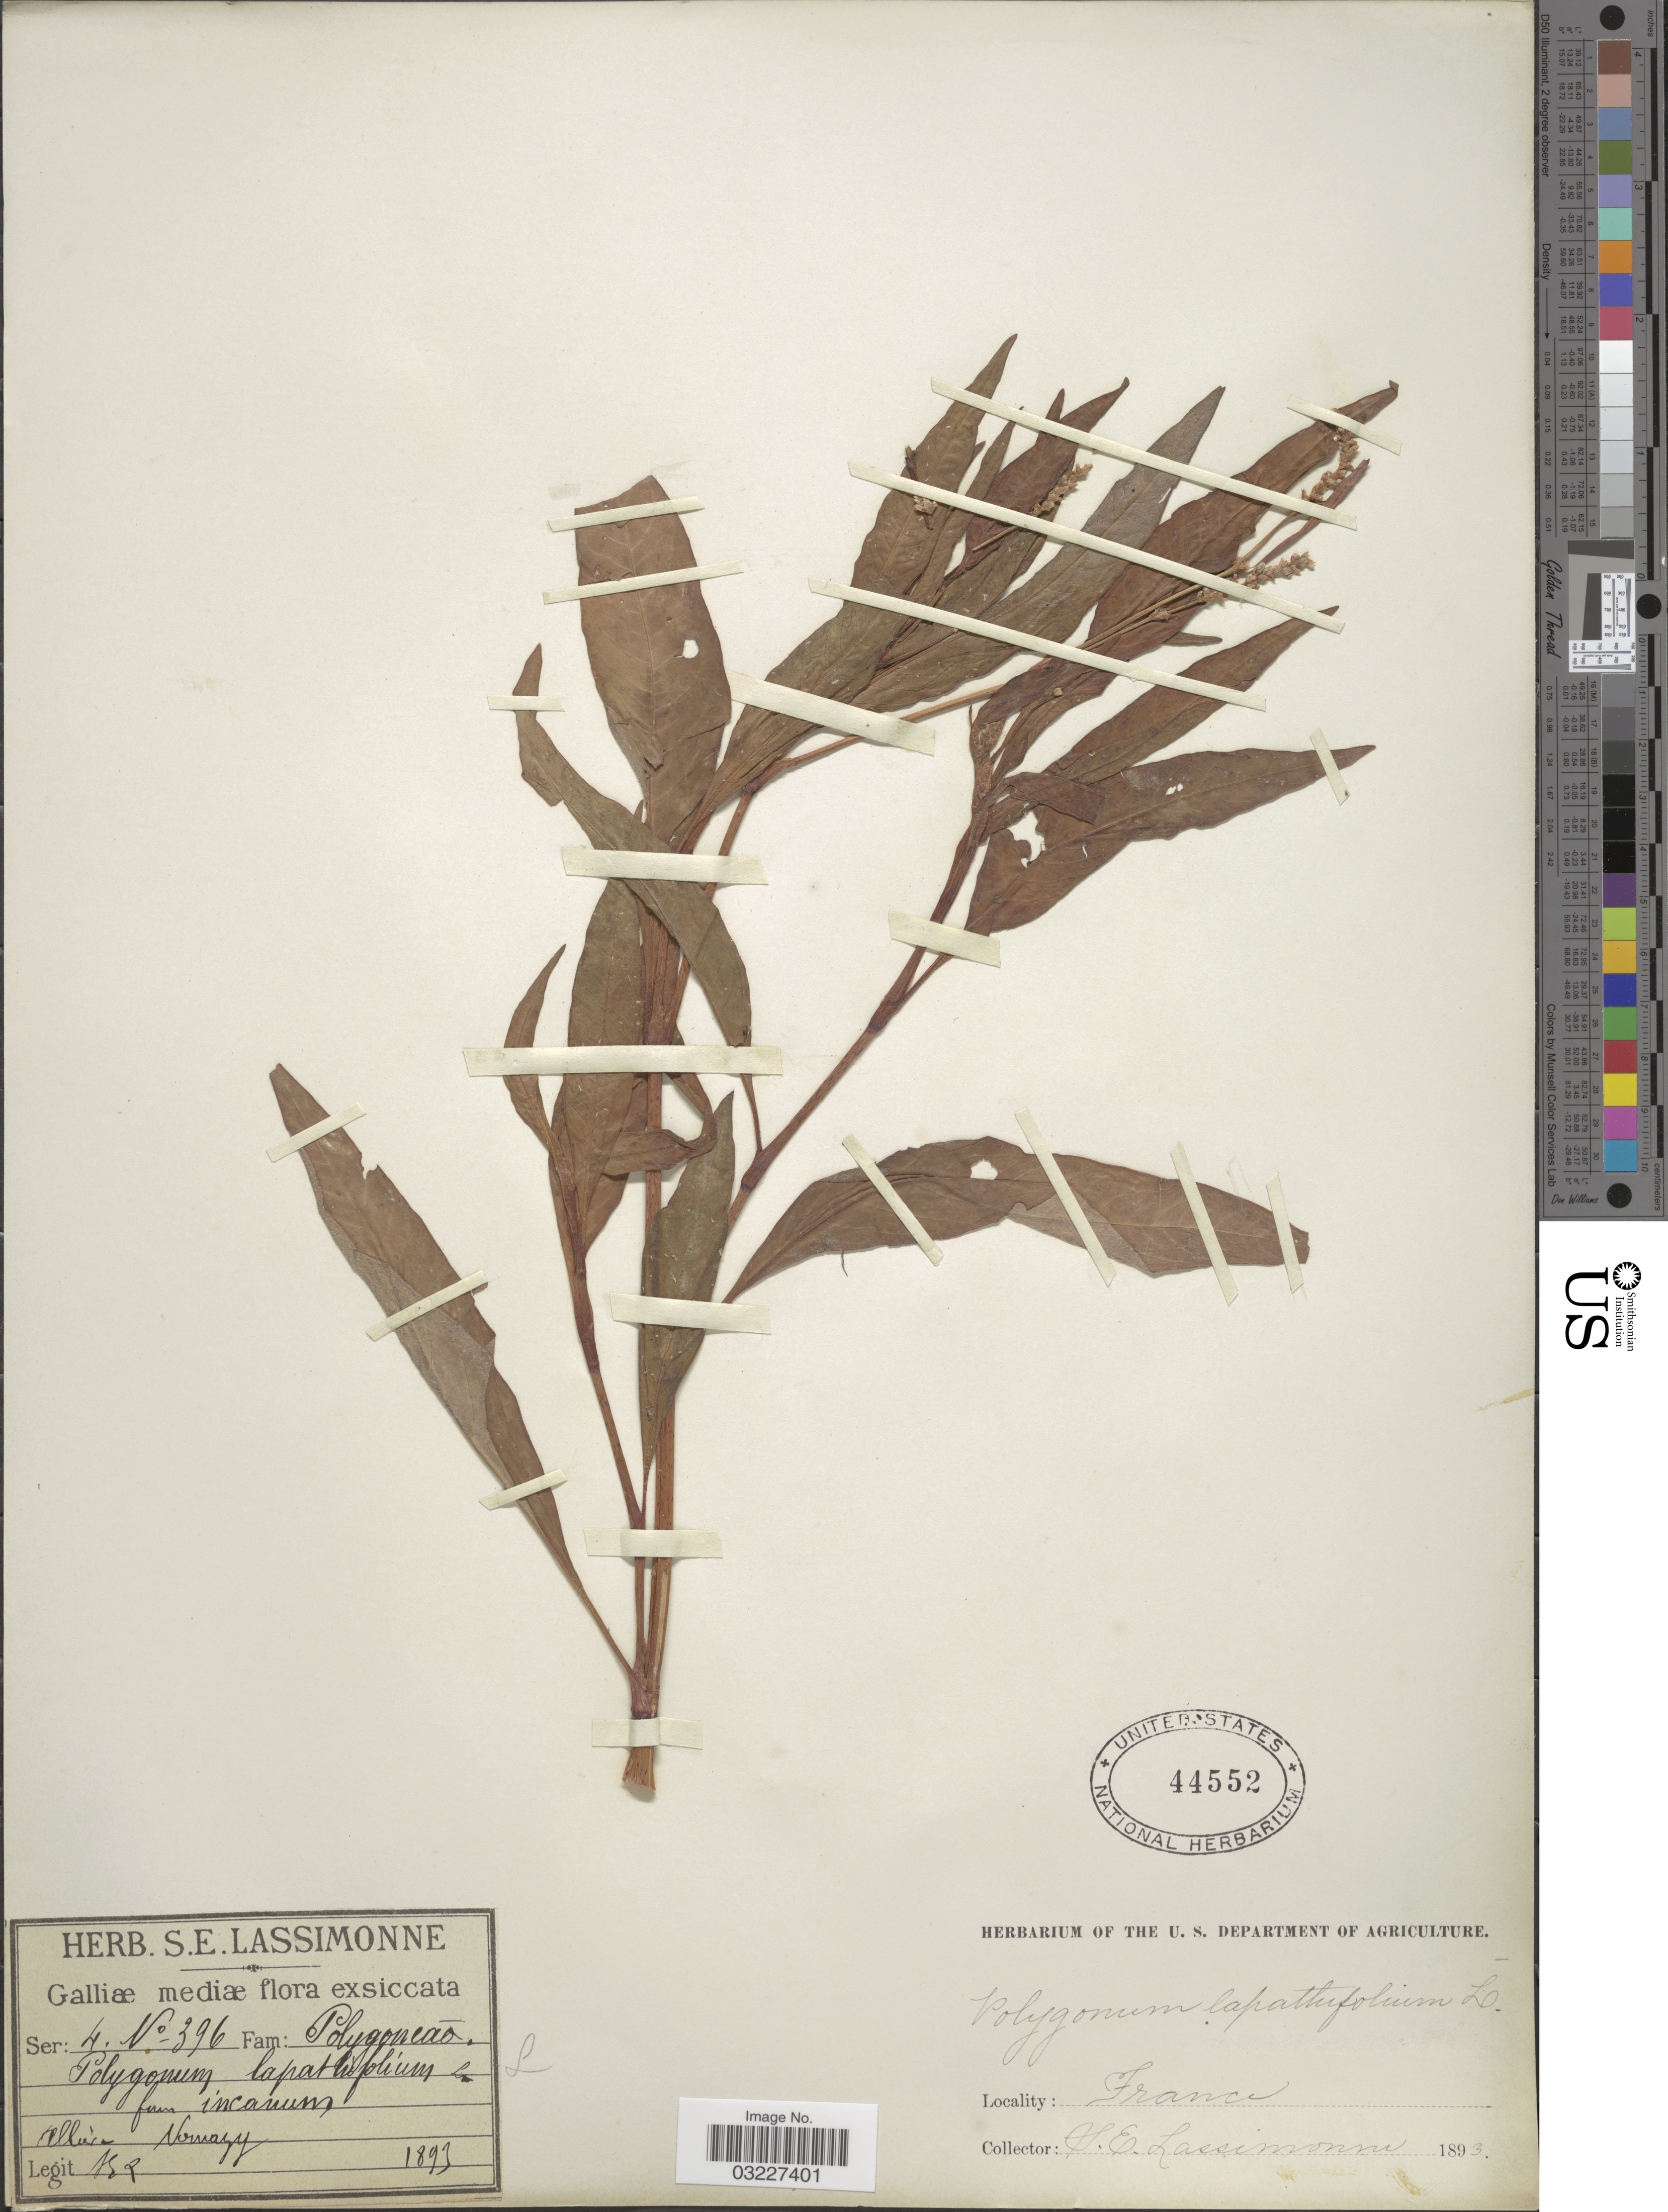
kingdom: Plantae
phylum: Tracheophyta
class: Magnoliopsida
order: Caryophyllales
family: Polygonaceae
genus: Polygonum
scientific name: Polygonum lapathifolium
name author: L.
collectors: S. Lassimonne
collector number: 396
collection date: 1893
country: France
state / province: Auvergne-Rhône-Alpes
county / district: Allier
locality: Galliæ mediæ [Central France]. Allier - Nomazy.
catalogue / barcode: US 44552